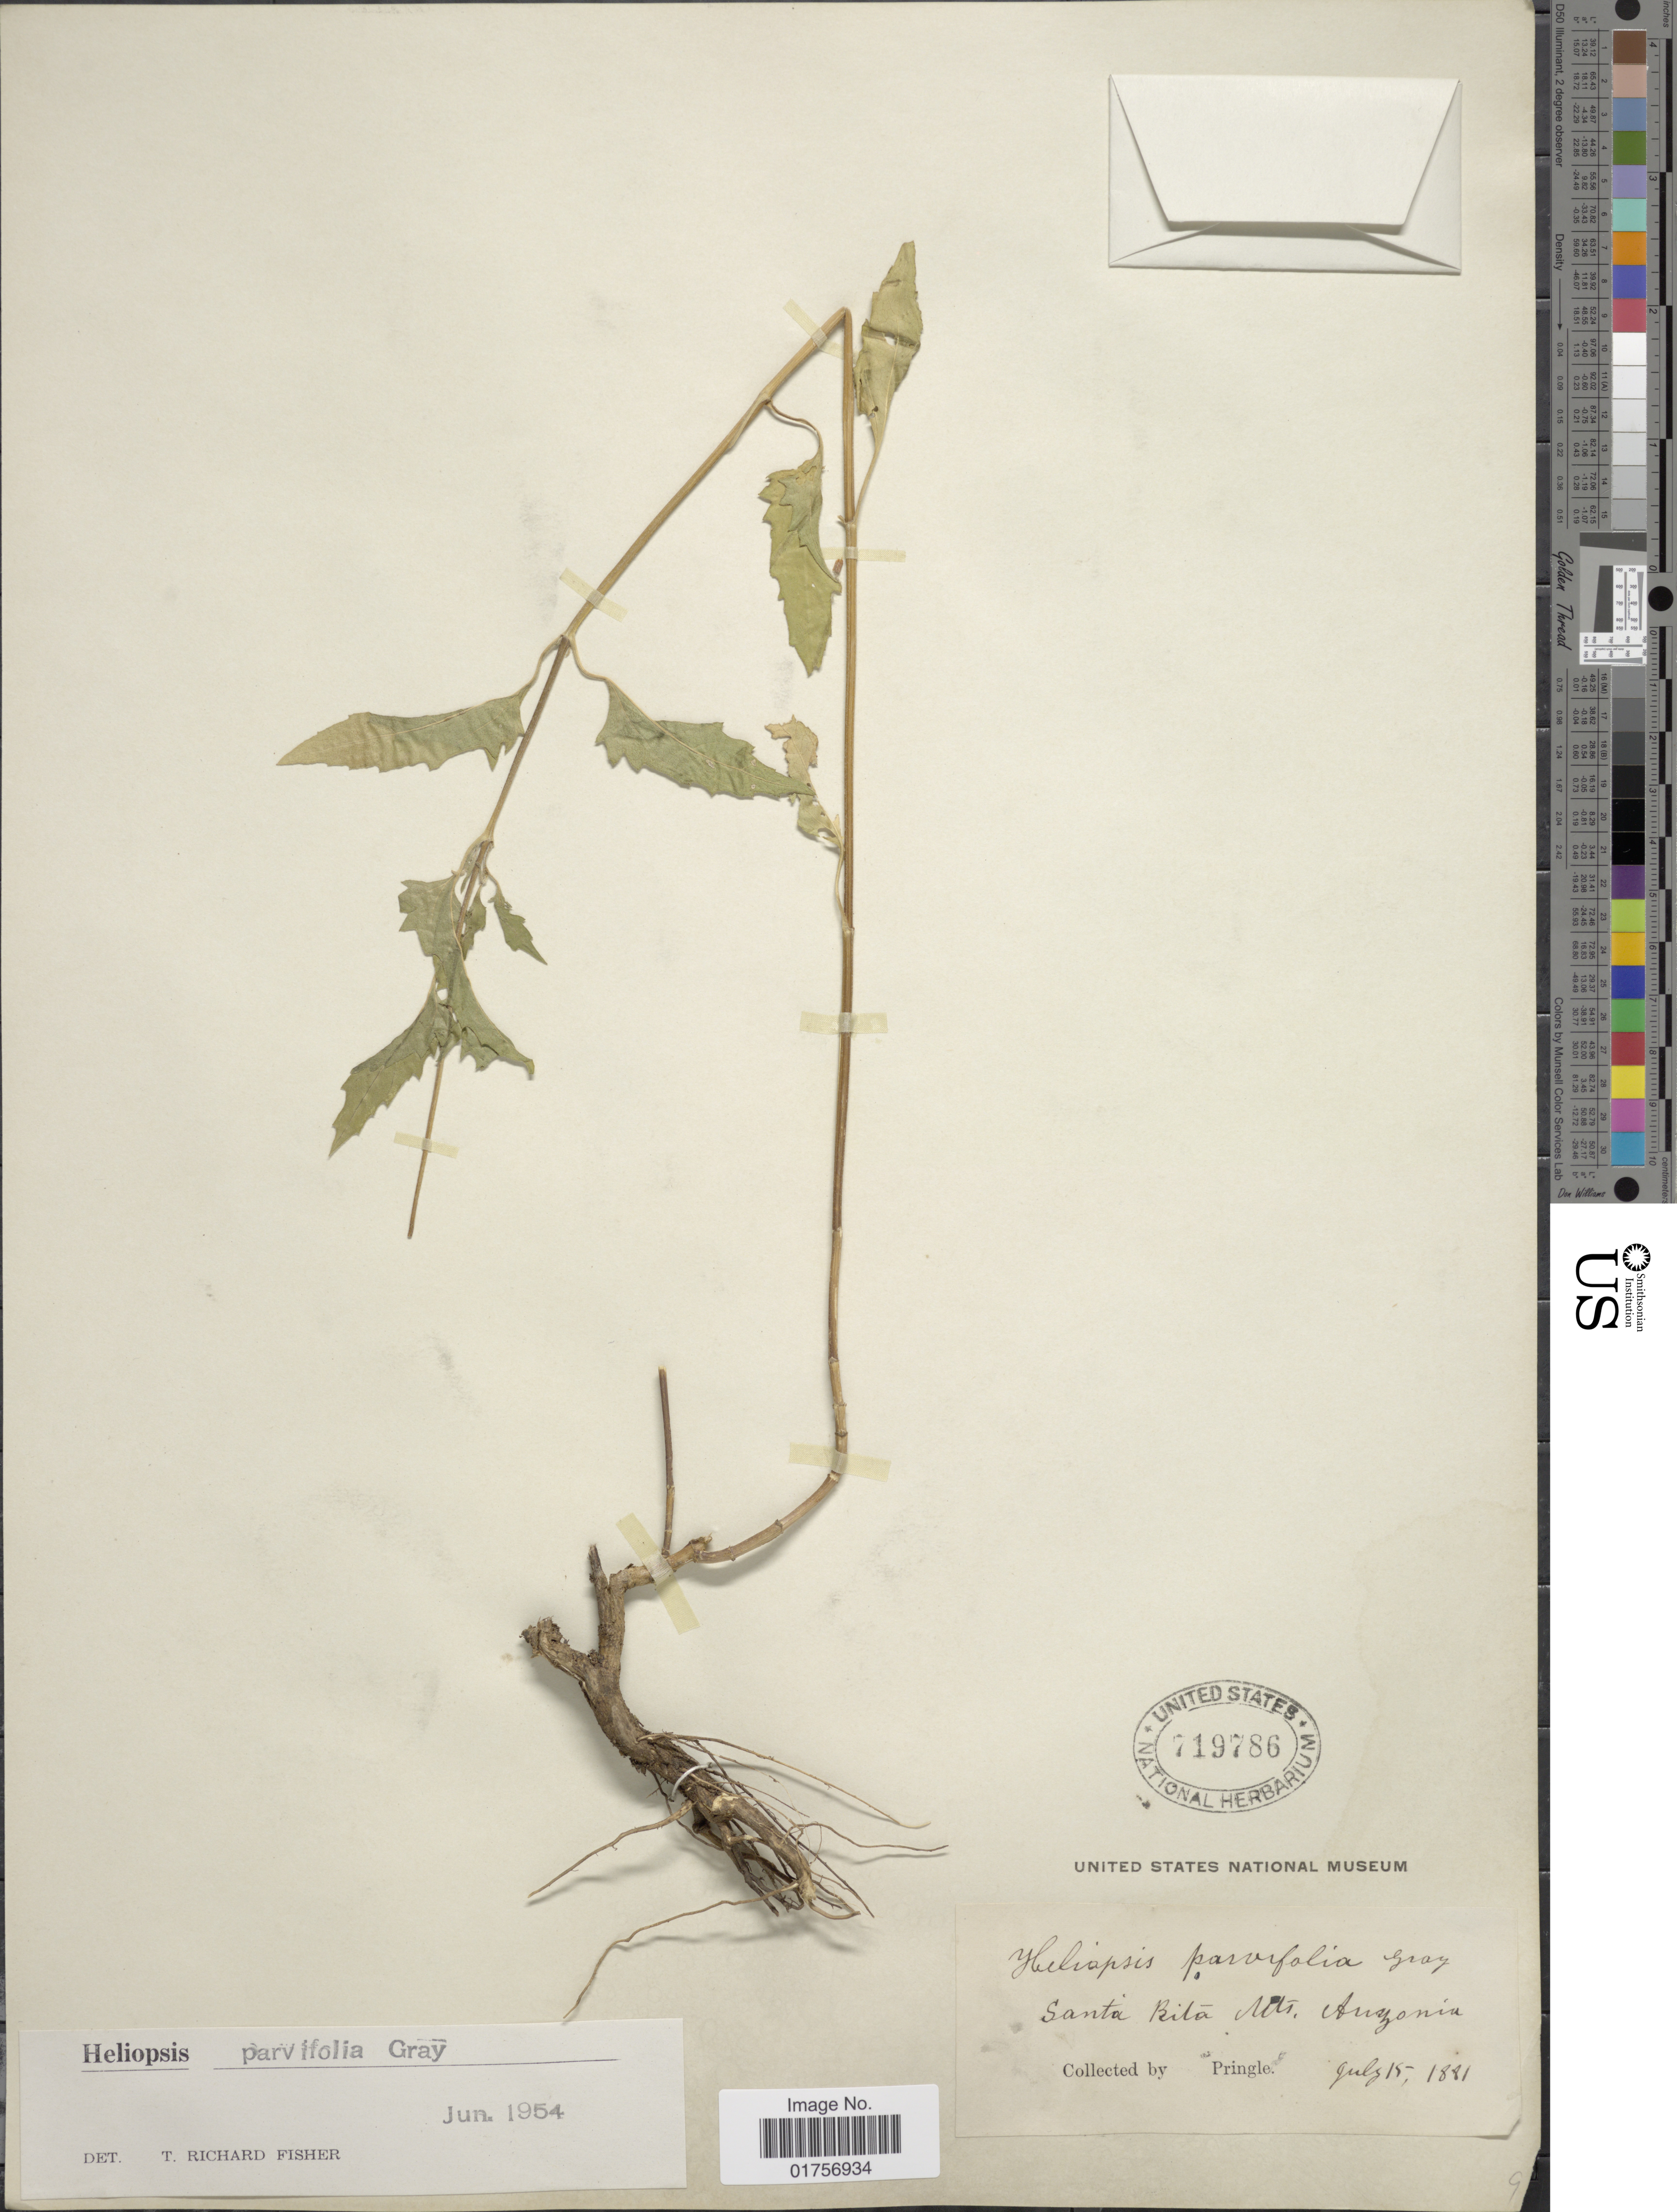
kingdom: Plantae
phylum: Tracheophyta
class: Magnoliopsida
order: Asterales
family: Asteraceae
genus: Heliopsis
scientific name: Heliopsis parvifolia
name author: A. Gray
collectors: -- Pringle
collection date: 1881-07-15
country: United States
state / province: Arizona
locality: Santa Rita Mts.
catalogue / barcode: US 719786